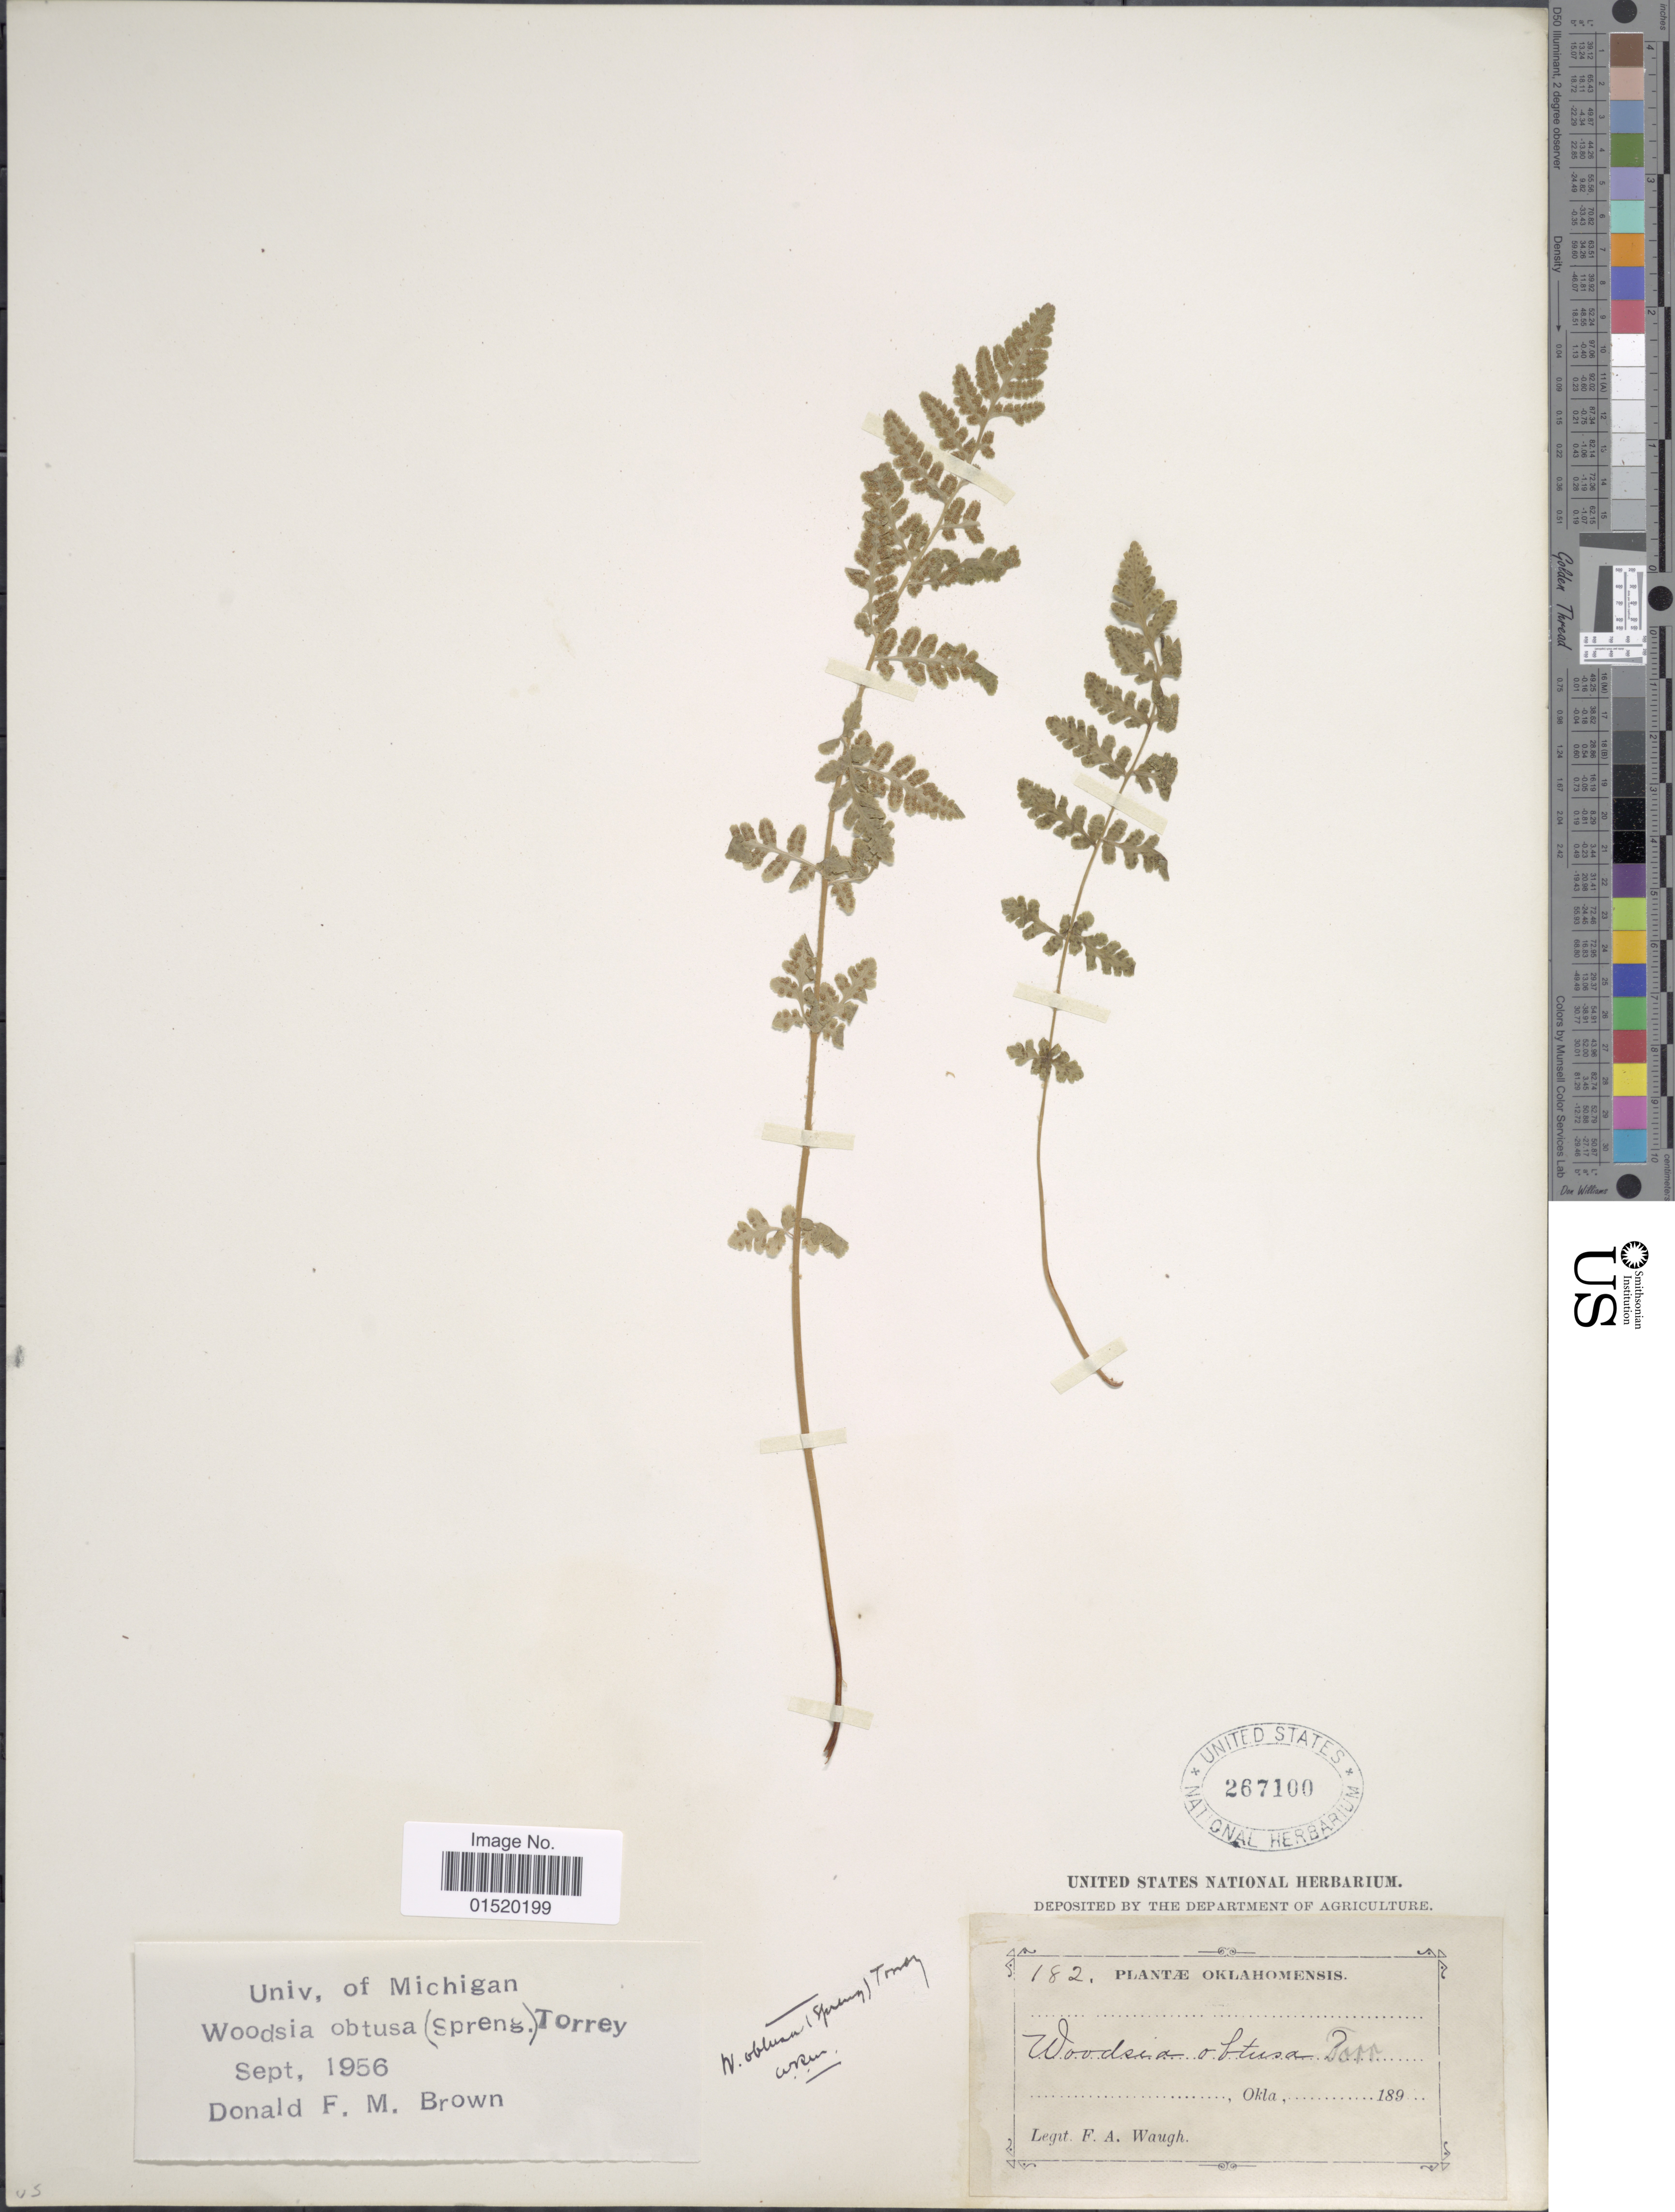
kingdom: Plantae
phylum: Tracheophyta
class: Polypodiopsida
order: Polypodiales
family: Woodsiaceae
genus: Woodsia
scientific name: Woodsia obtusa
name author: (Spreng.) Torr.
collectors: F. Waugh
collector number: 182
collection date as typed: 189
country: United States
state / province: Oklahoma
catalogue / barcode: US 267100